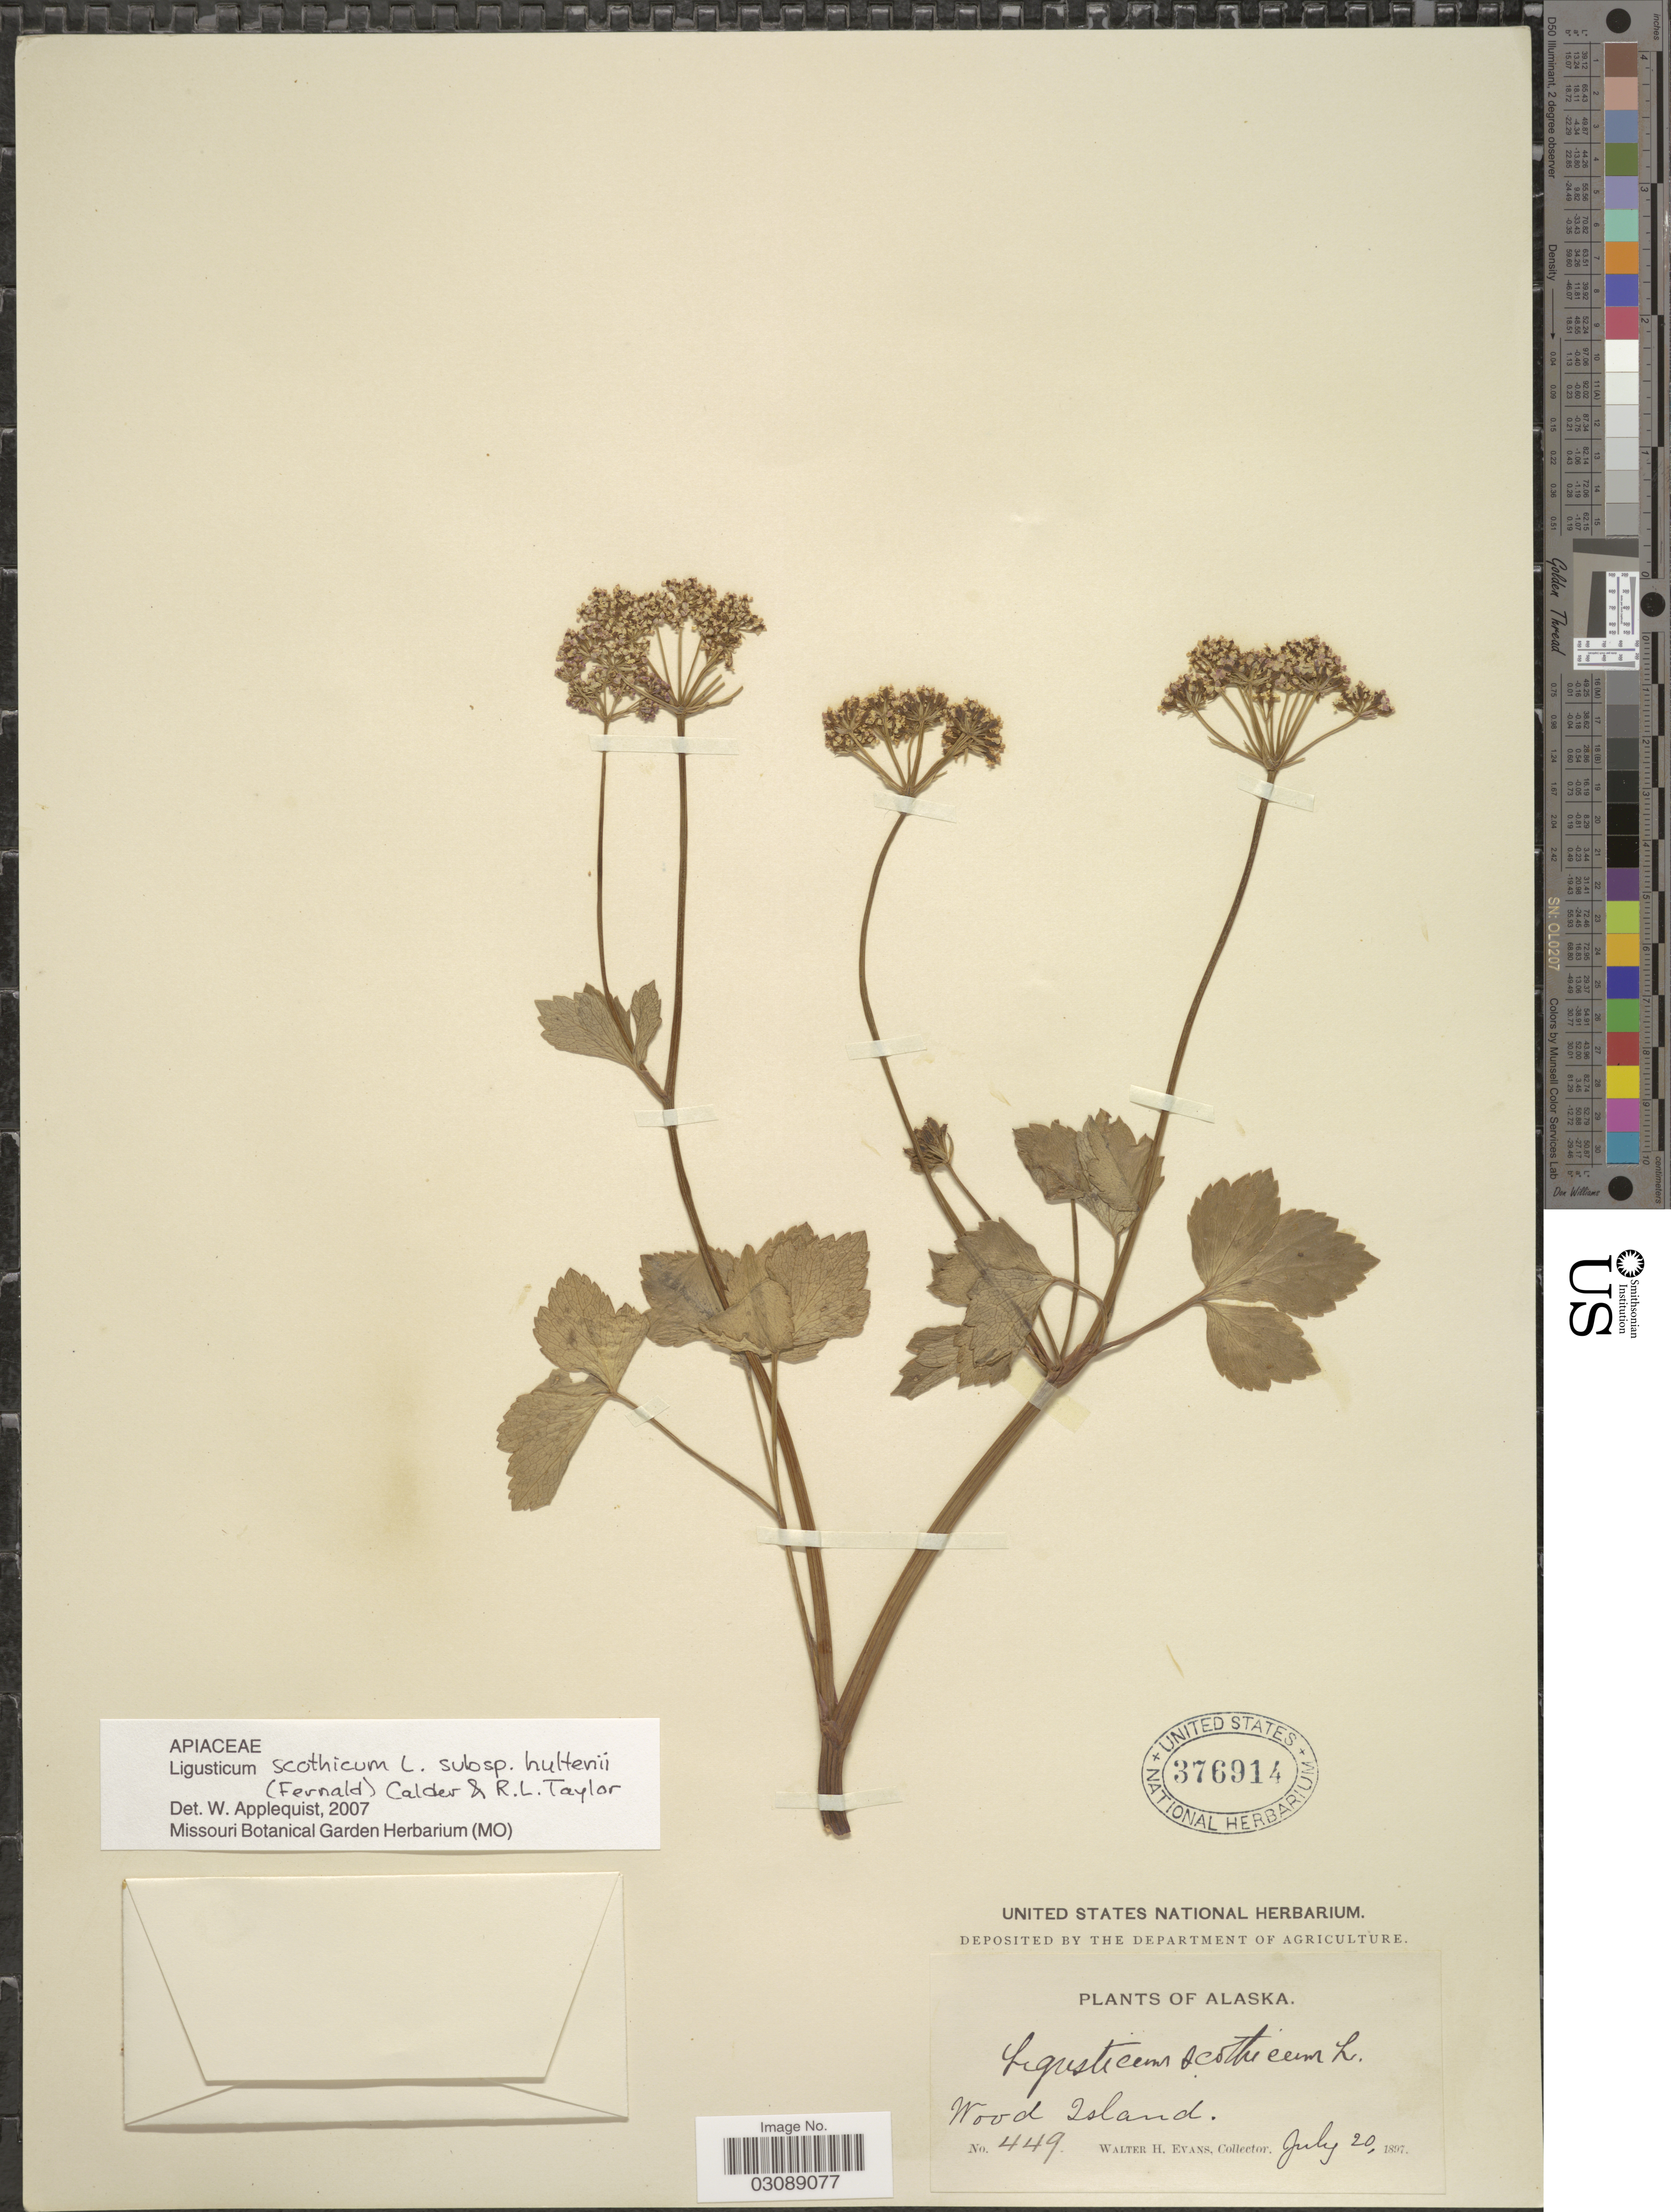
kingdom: Plantae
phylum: Tracheophyta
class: Magnoliopsida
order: Apiales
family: Apiaceae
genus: Ligusticum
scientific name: Ligusticum scoticum subsp. hultenii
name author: (Fernald) Calder & Roy L. Taylor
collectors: W. H. Evans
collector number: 449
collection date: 1897-07-20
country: United States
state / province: Alaska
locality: Wood Island.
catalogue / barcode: US 376914